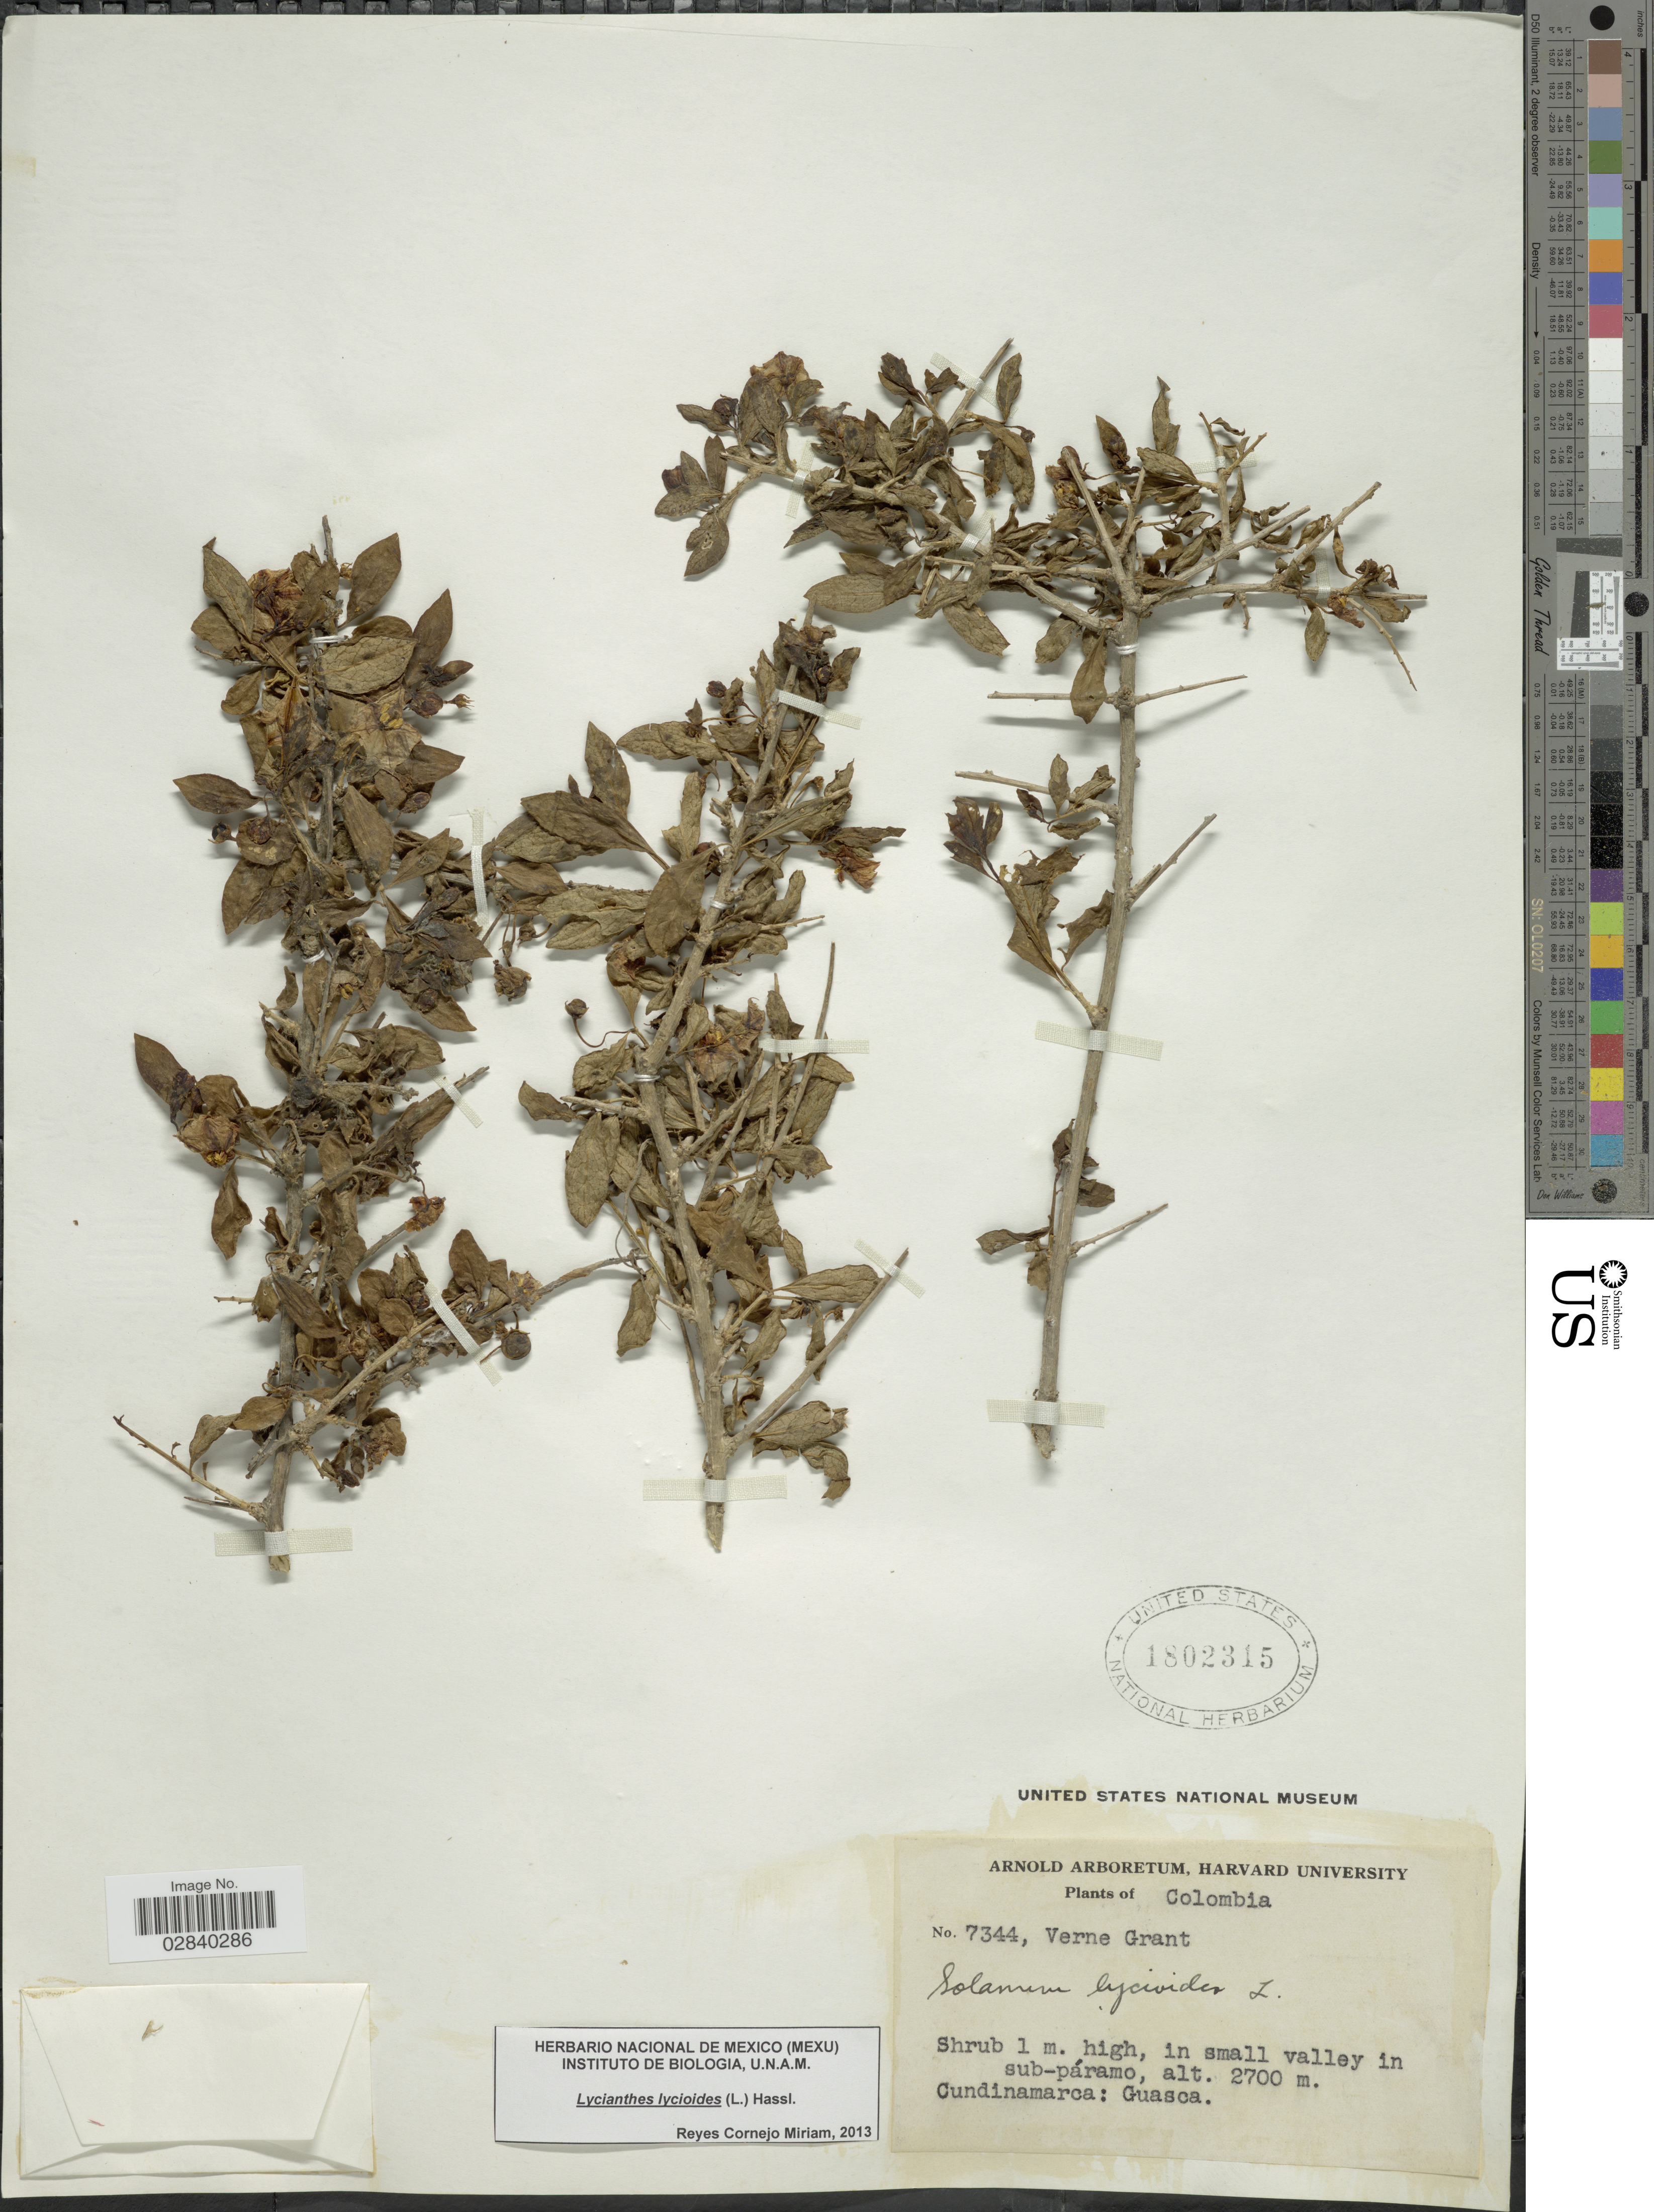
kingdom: Plantae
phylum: Tracheophyta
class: Magnoliopsida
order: Solanales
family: Solanaceae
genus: Lycianthes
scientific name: Lycianthes lycioides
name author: (L.) Hassl.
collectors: V. Grant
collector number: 7344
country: Colombia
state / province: Cundinamarca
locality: Guasca.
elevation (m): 2700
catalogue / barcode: US 1802315